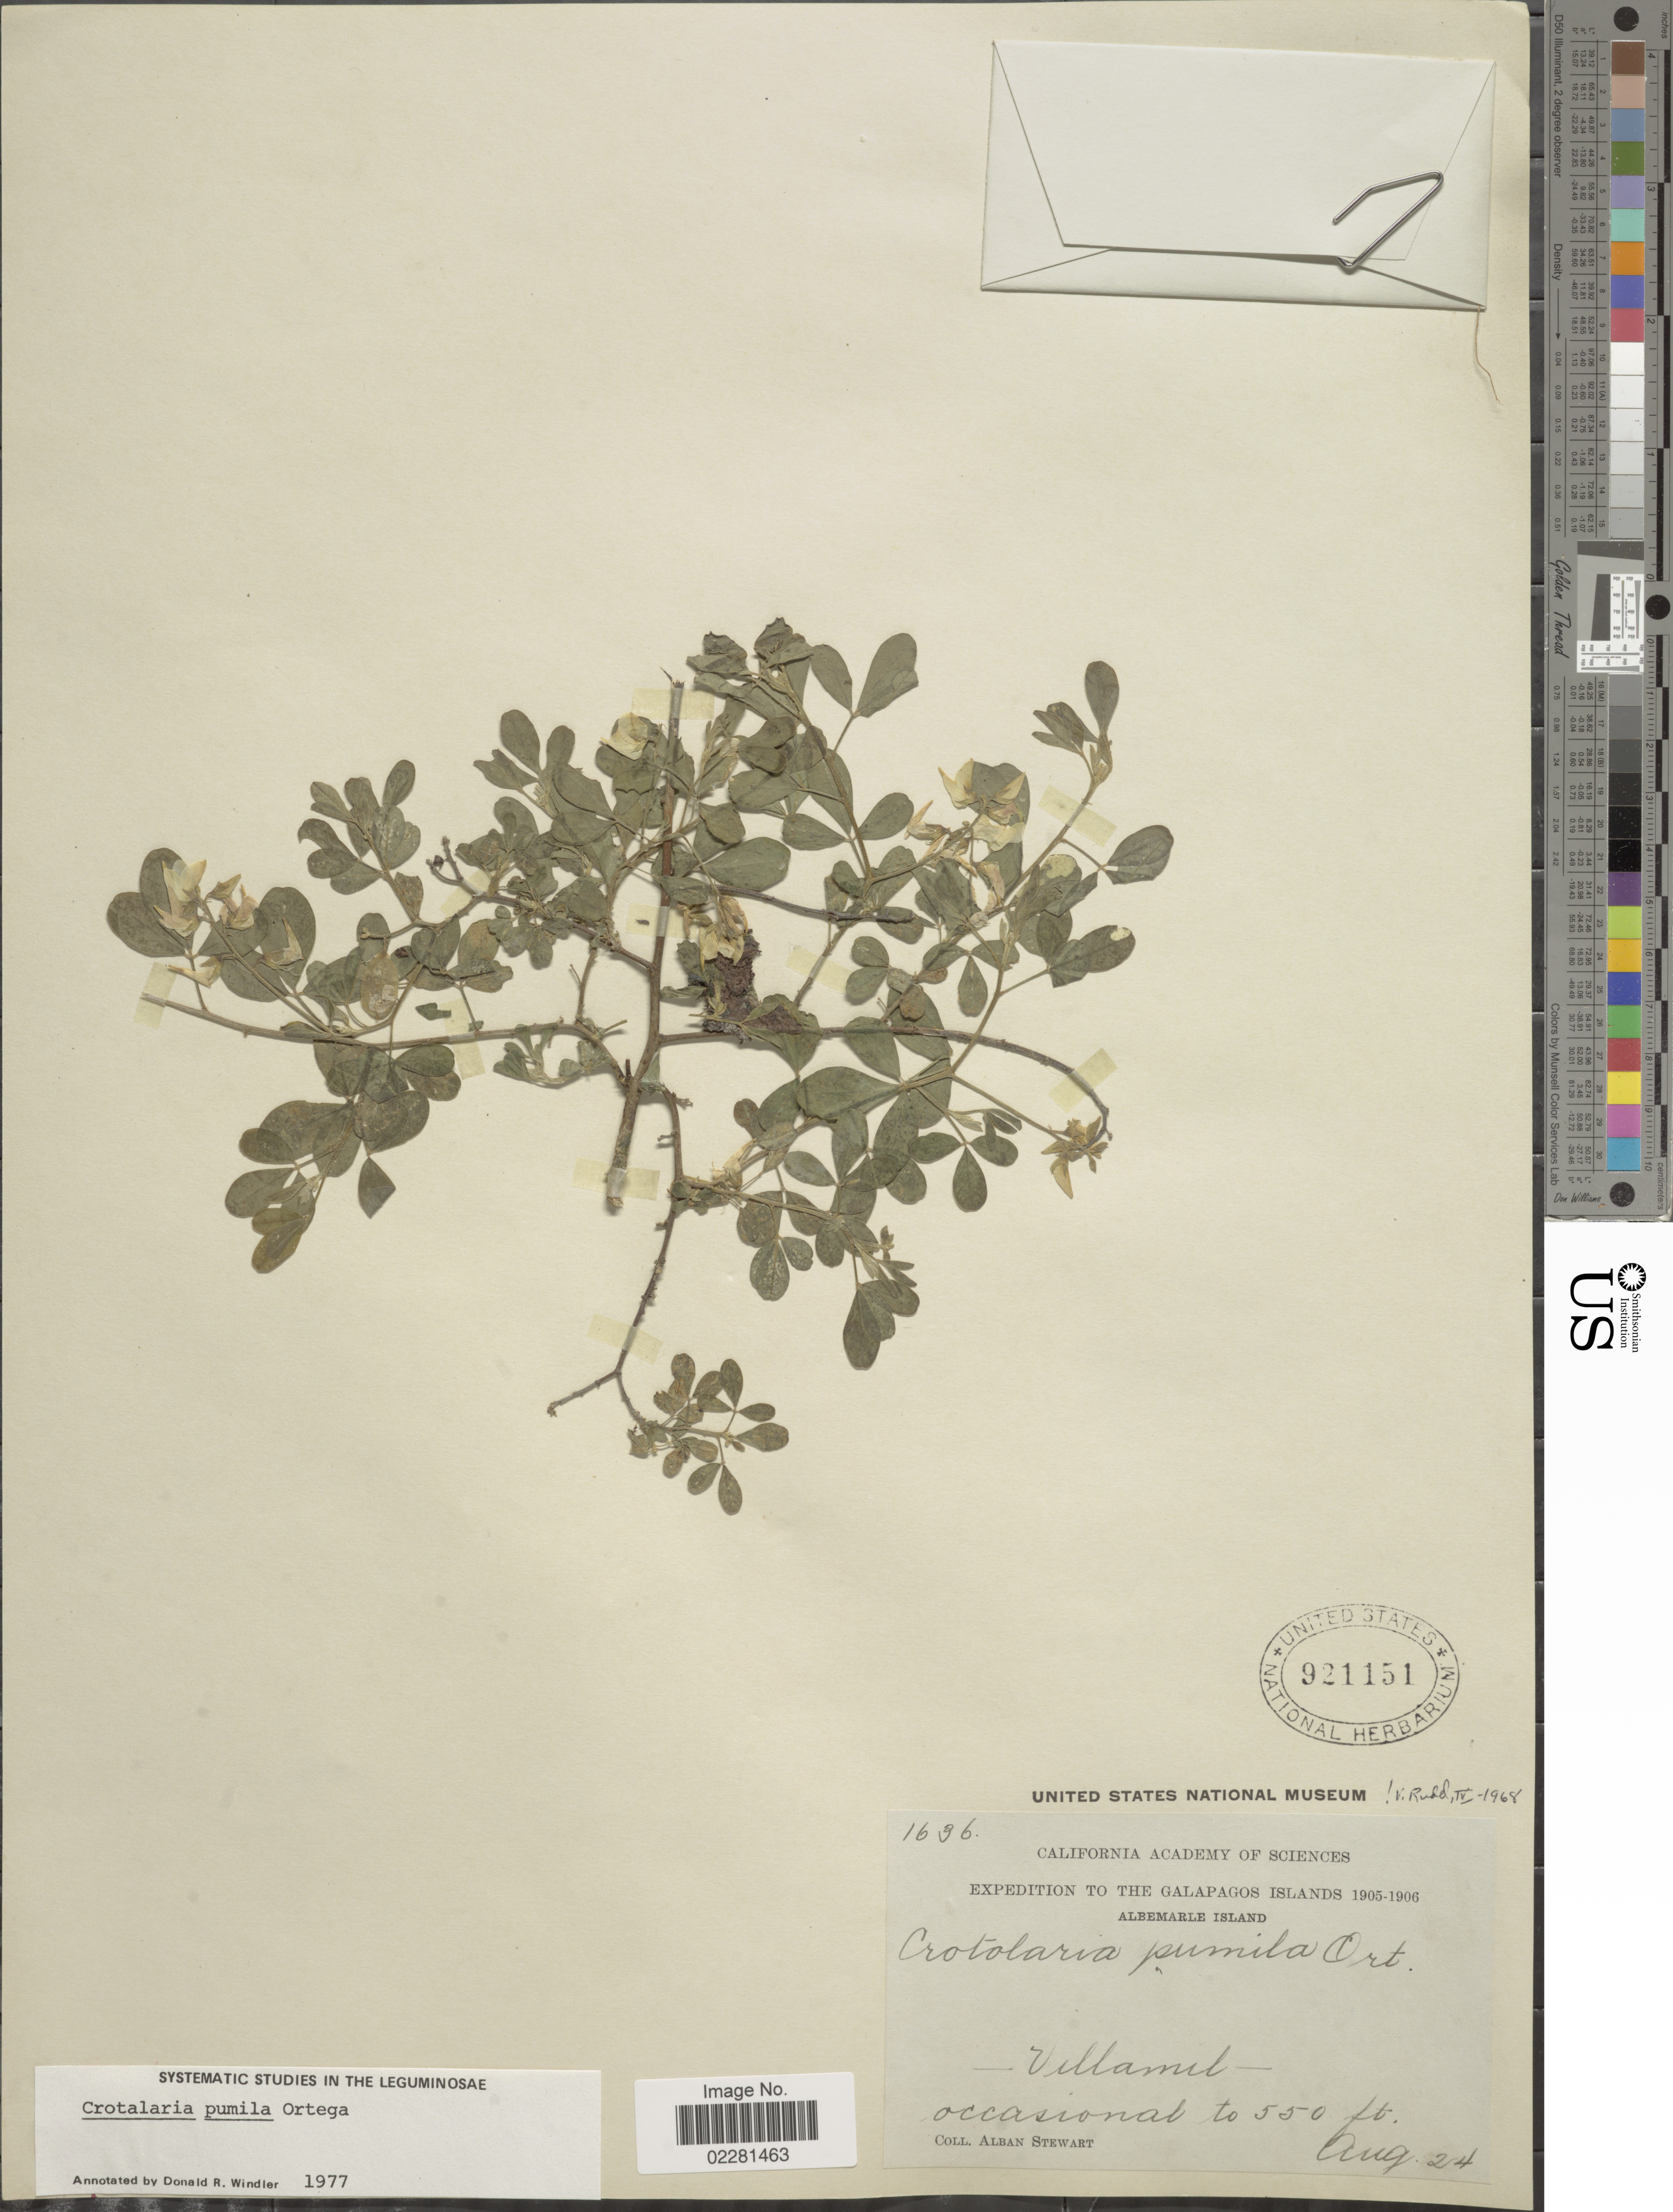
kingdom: Plantae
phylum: Tracheophyta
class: Magnoliopsida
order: Fabales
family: Fabaceae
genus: Crotalaria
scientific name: Crotalaria pumila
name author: Ortega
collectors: A. Stewart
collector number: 1636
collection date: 1905-08-24/1906-08-24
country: Ecuador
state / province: Colón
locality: Galapagos Islands, Albemarie Island, Villamil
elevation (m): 168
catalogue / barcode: US 921151